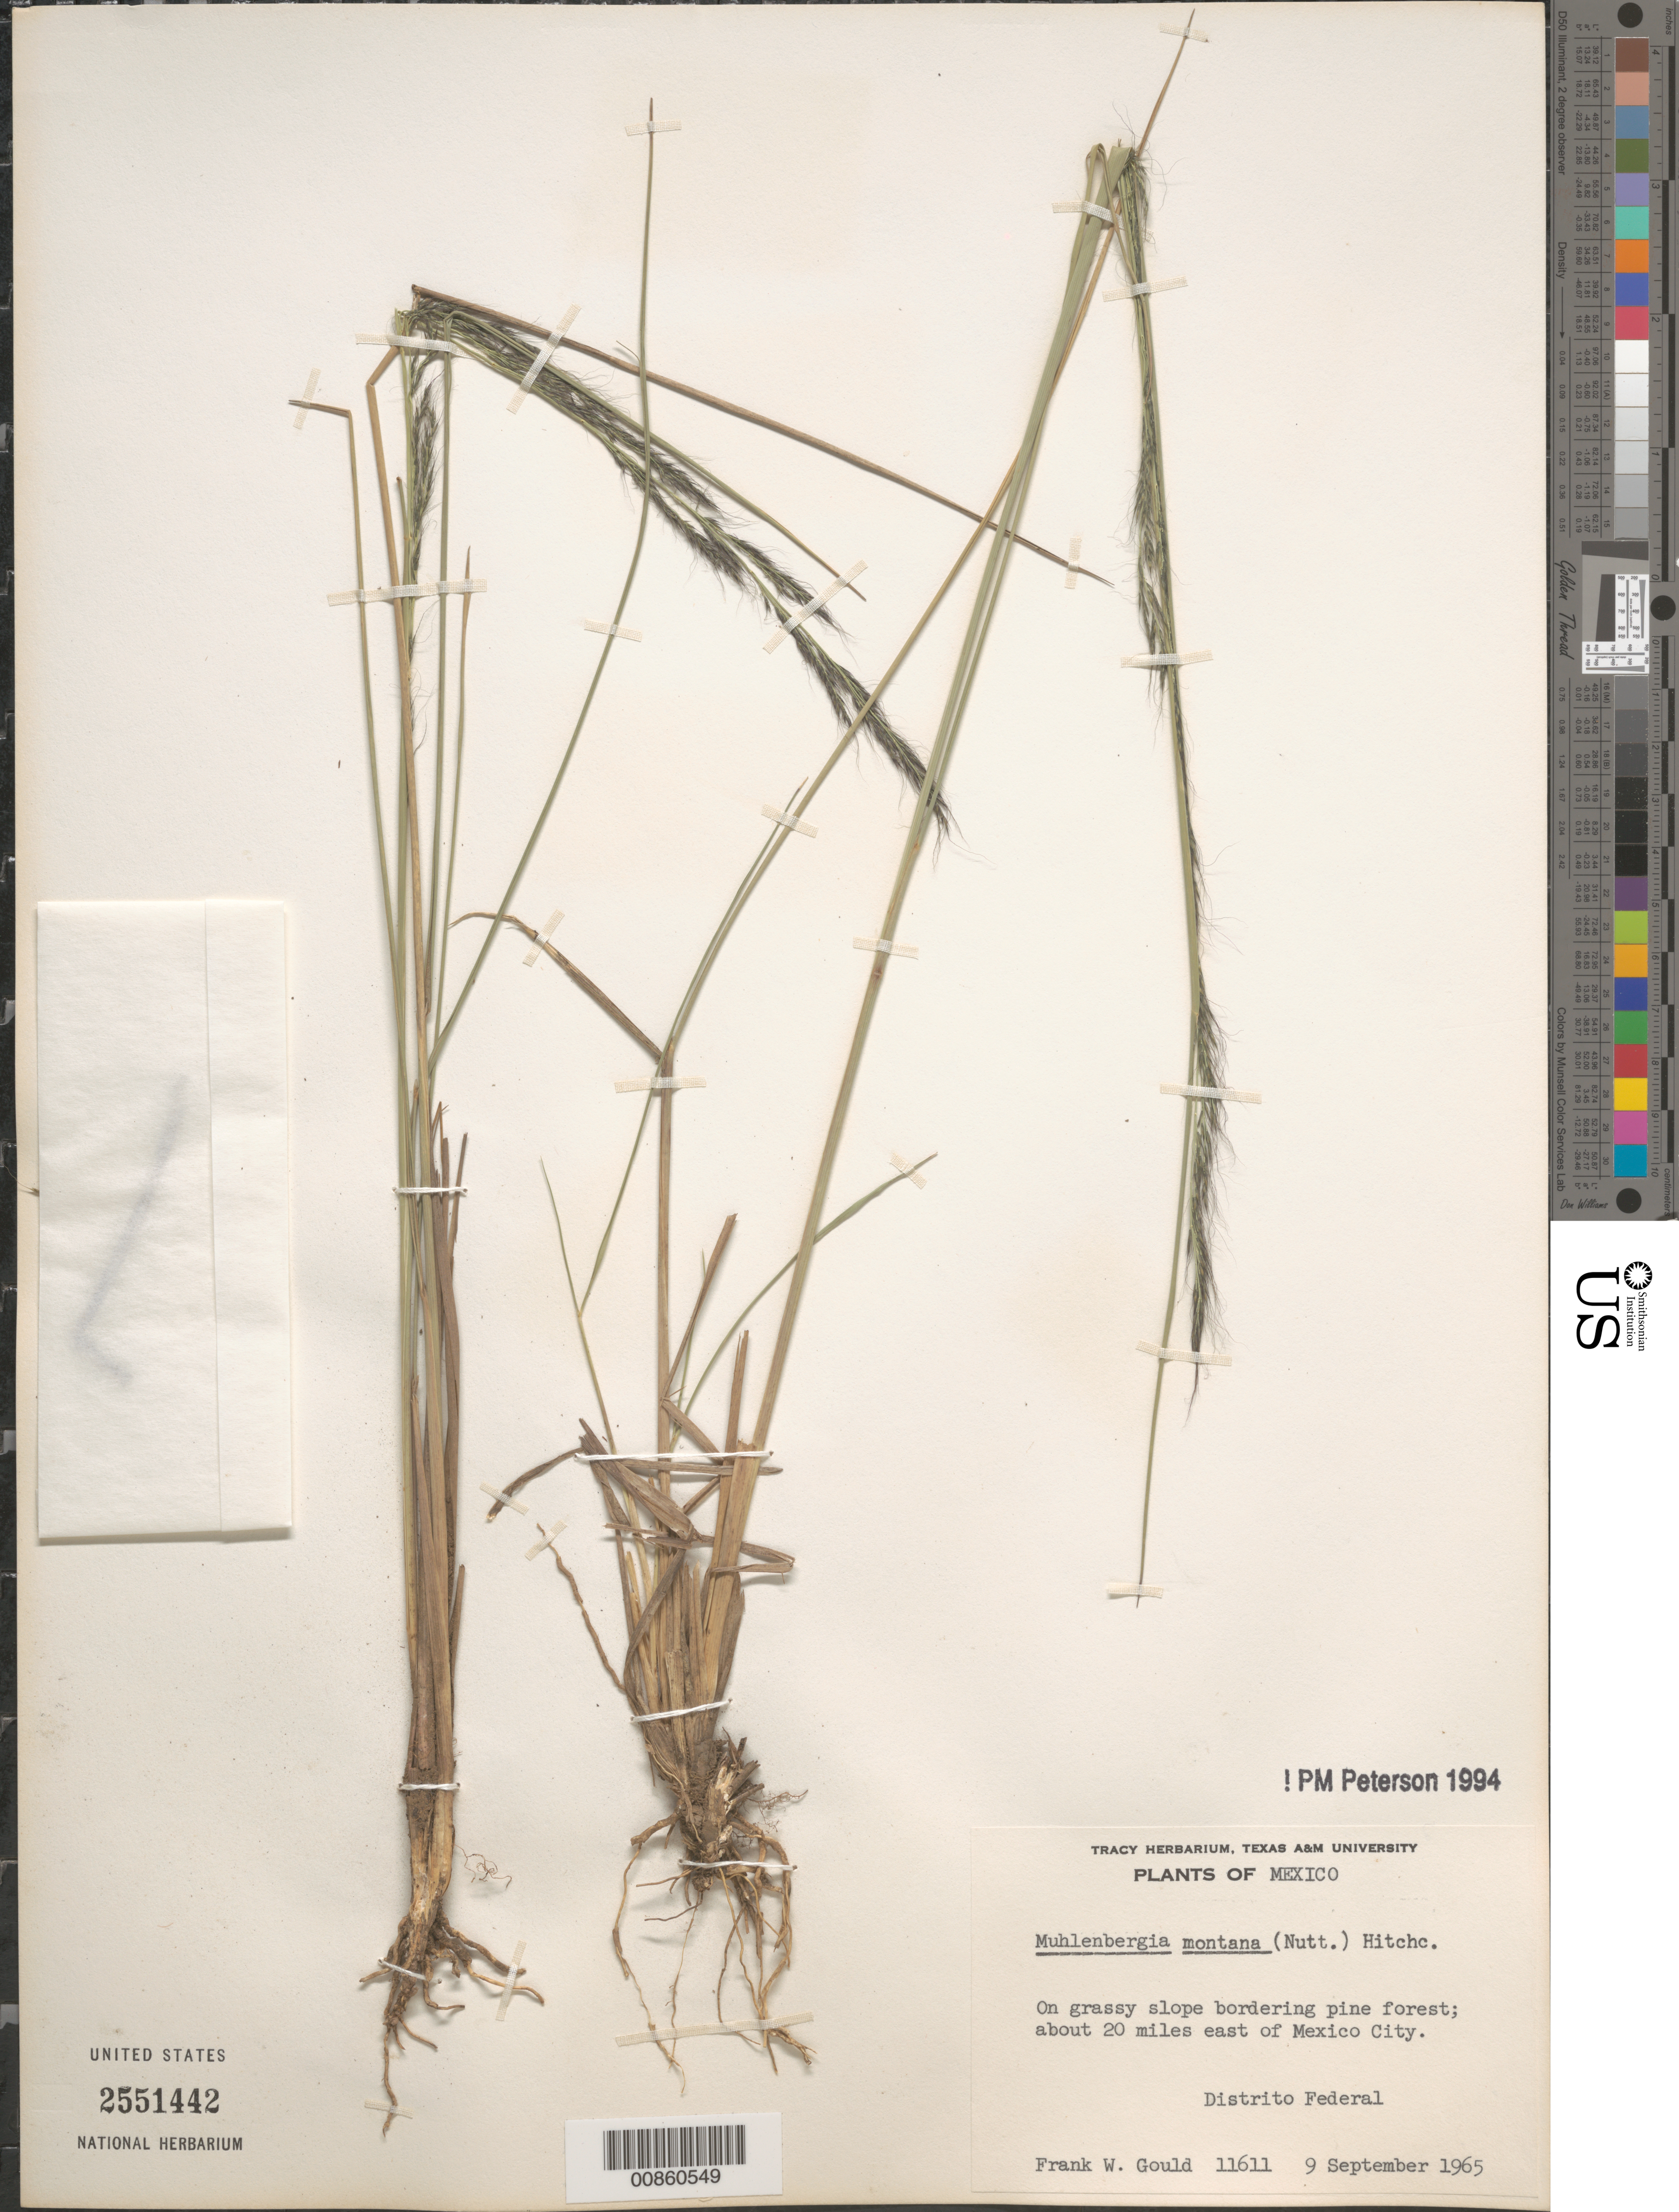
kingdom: Plantae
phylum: Tracheophyta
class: Liliopsida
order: Poales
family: Poaceae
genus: Muhlenbergia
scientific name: Muhlenbergia montana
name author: (Nutt.) Hitchc.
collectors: F. W. Gould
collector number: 11611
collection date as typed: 09 Sep 1965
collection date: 1965-09-09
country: Mexico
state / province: México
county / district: Chalco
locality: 20 mi E of México city, mpio. Chalco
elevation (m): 2600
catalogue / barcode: US 2551442